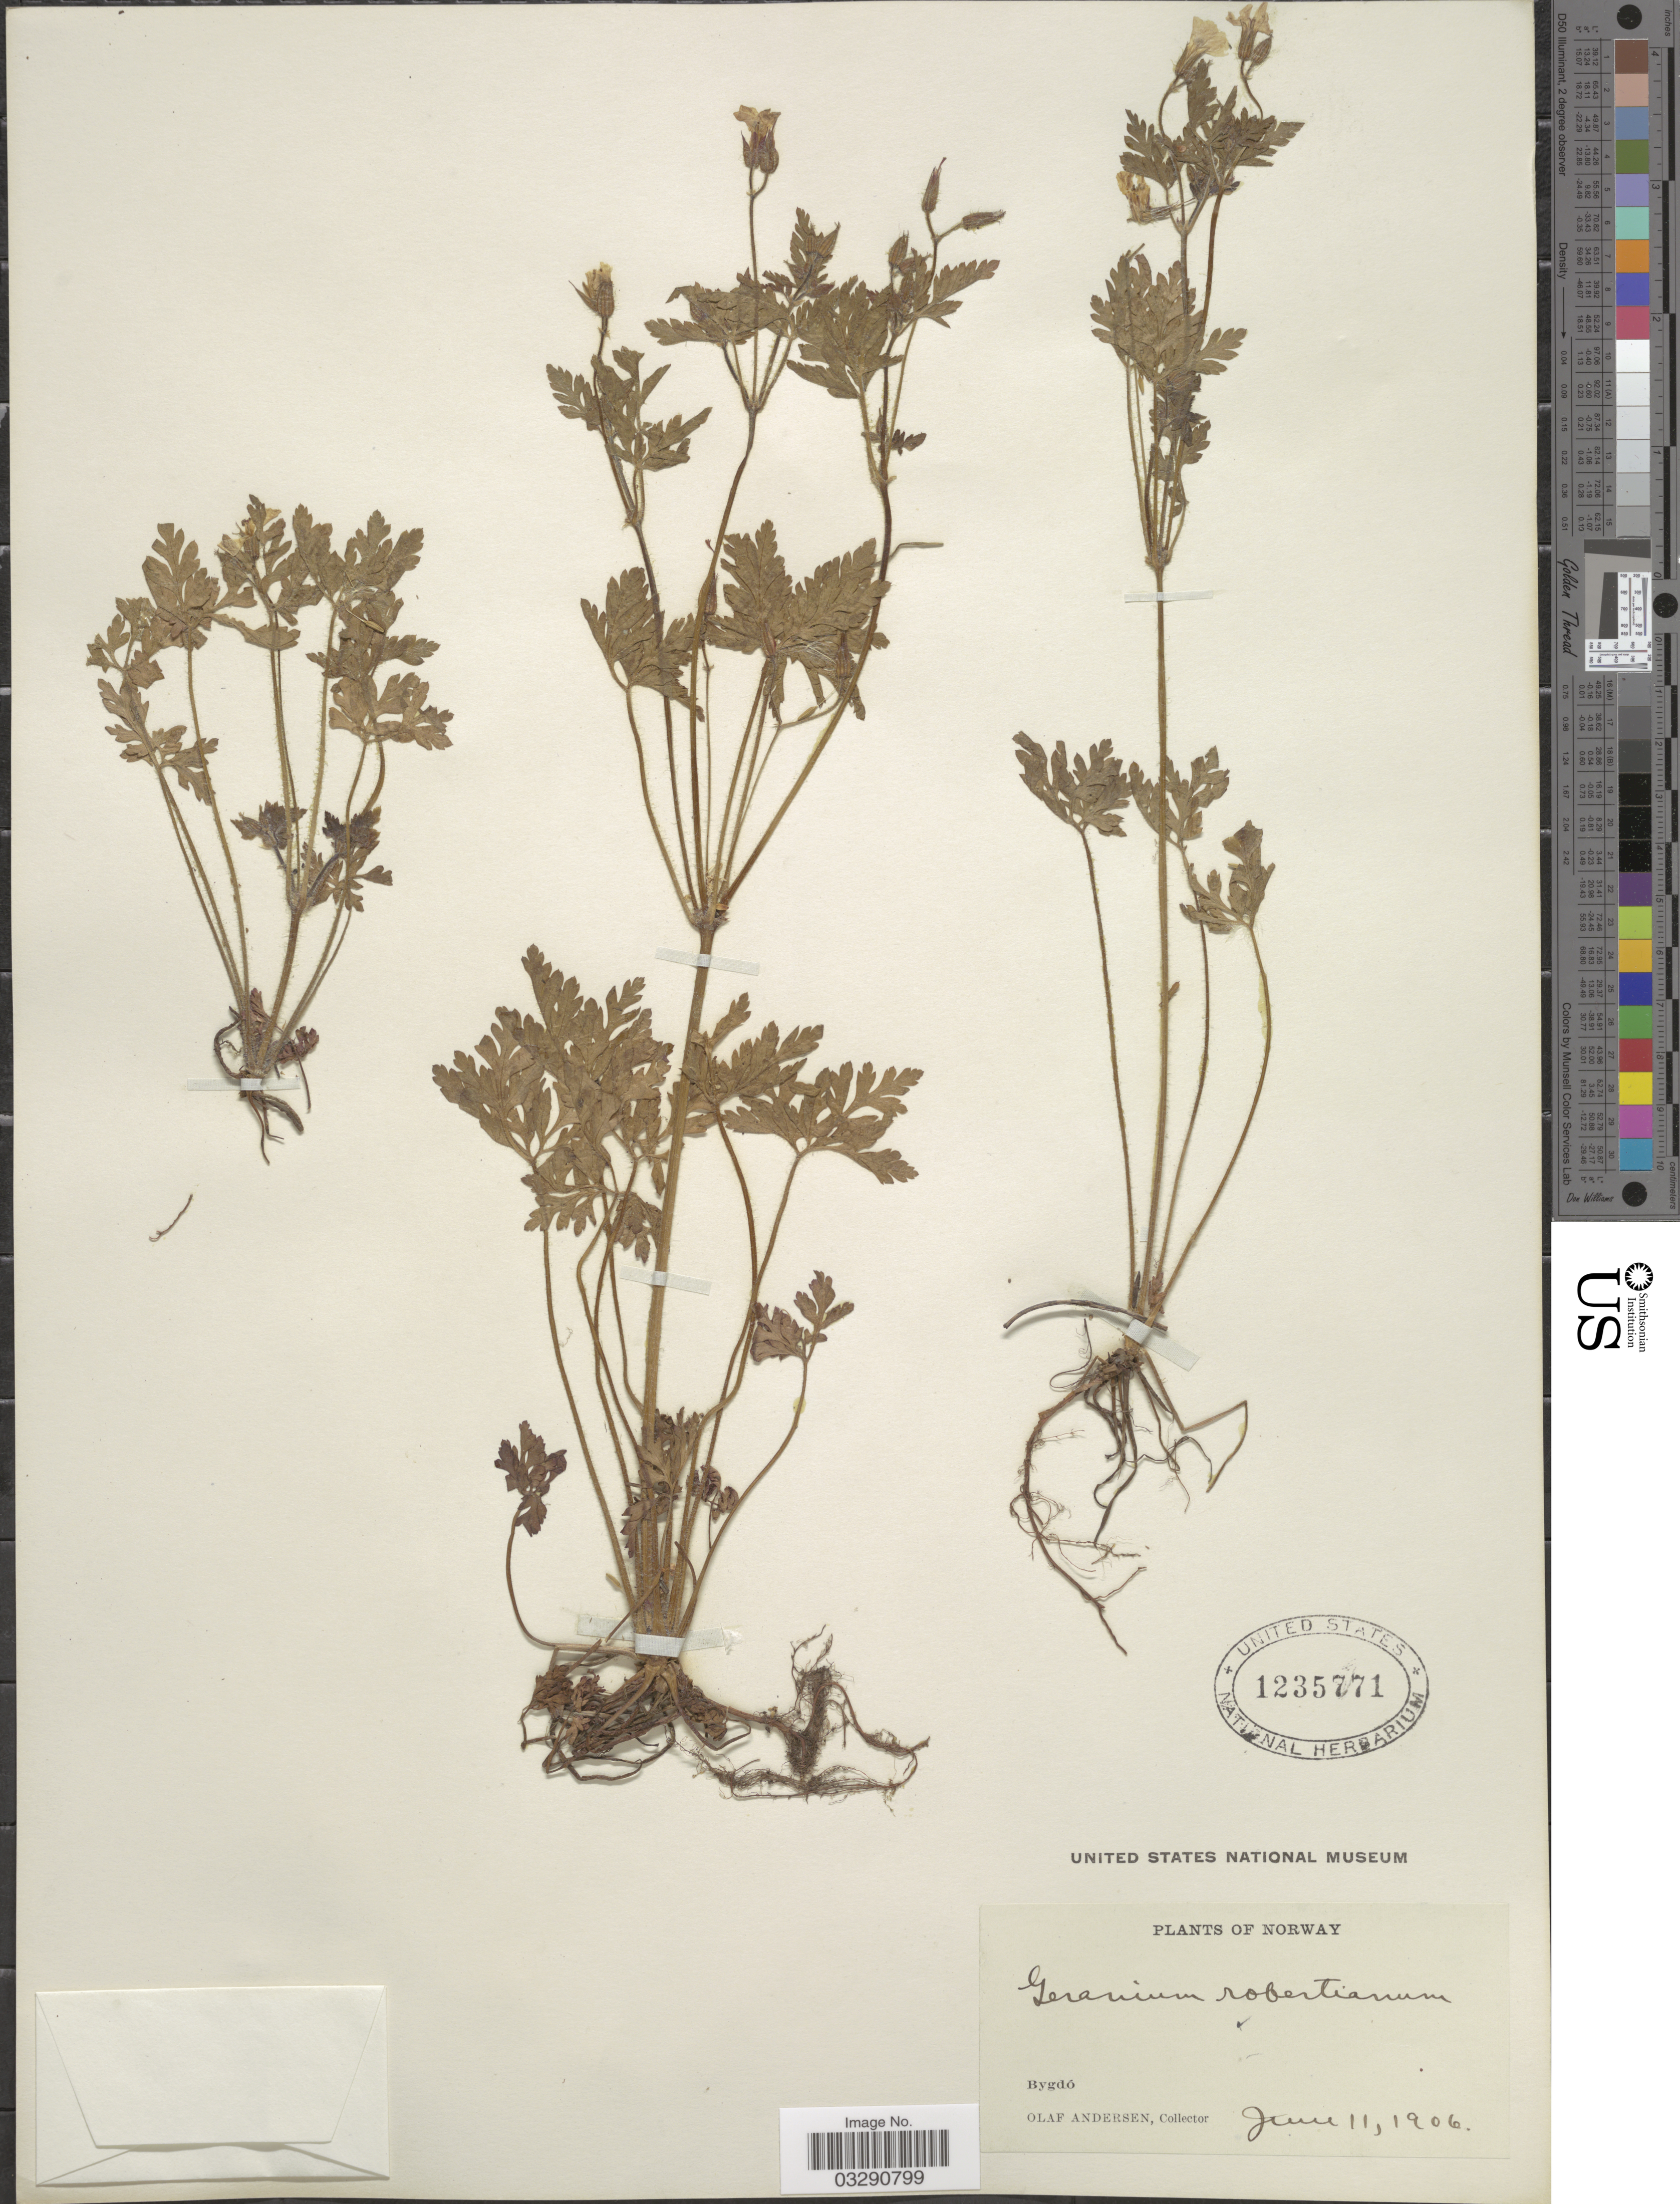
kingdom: Plantae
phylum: Tracheophyta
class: Magnoliopsida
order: Geraniales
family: Geraniaceae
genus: Geranium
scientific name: Geranium robertianum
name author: L.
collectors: O. Andersen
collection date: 1906-06-11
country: Norway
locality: Bygdó.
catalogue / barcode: US 1235771